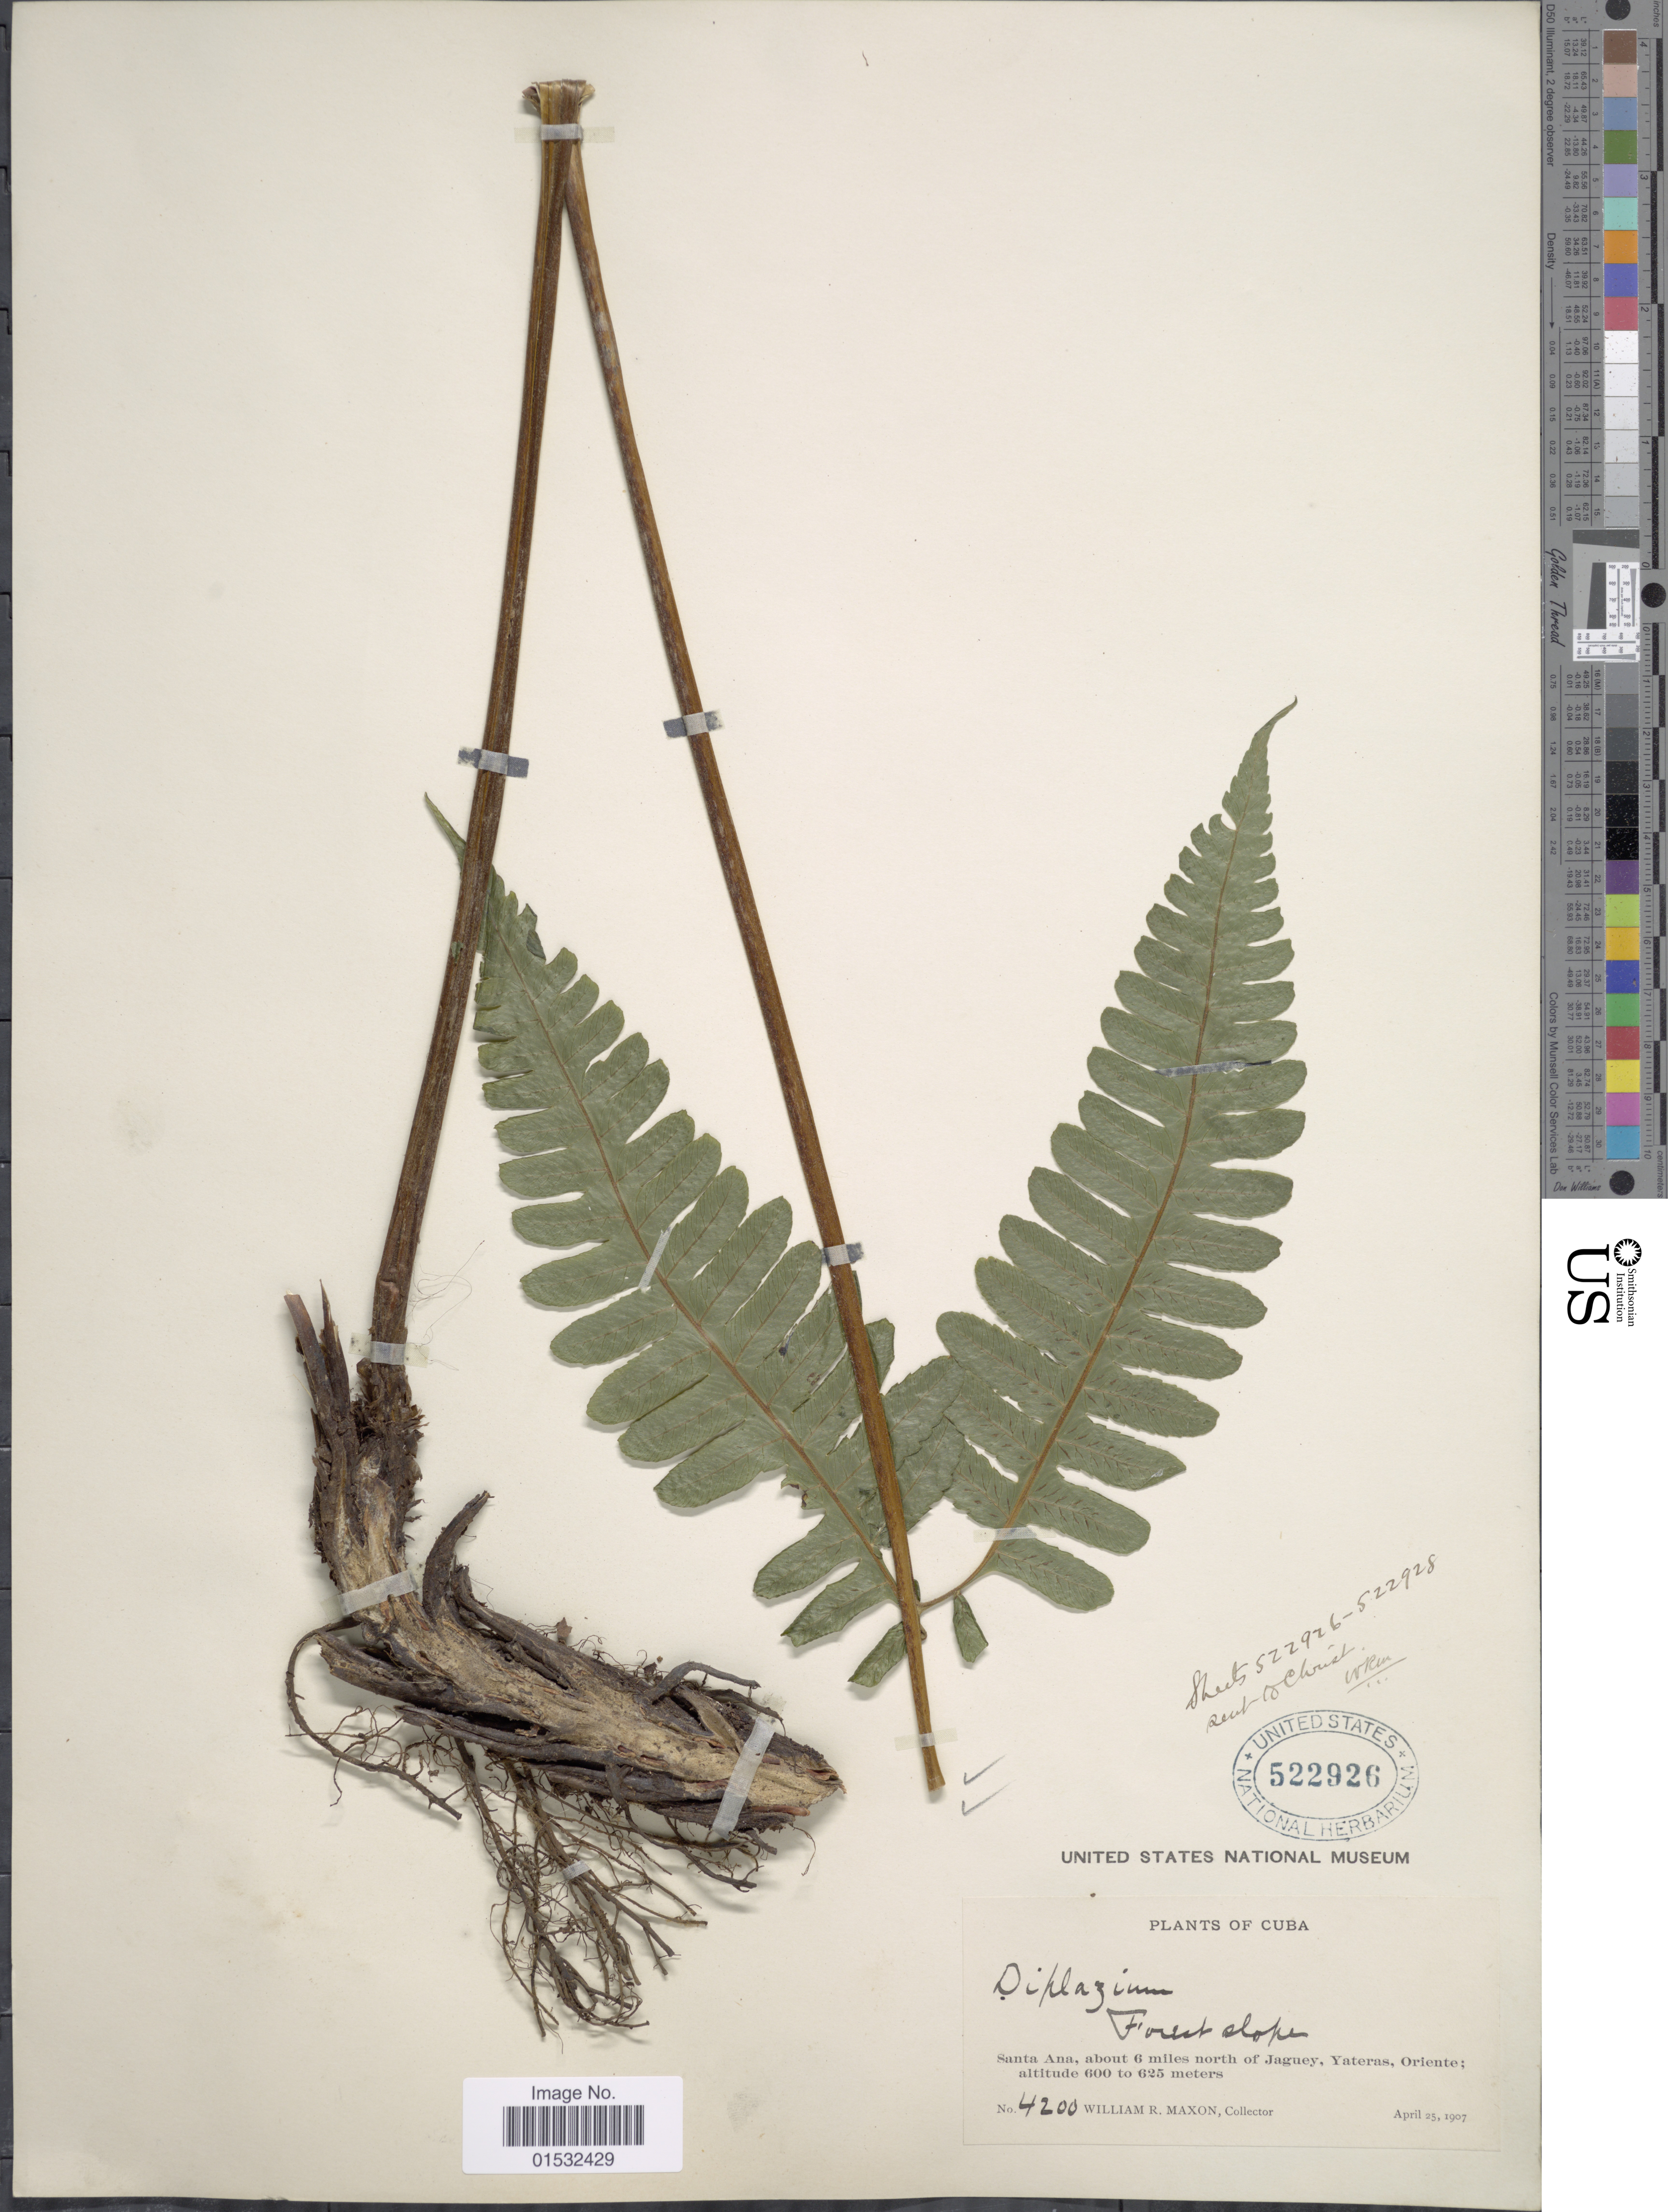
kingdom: Plantae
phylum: Tracheophyta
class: Polypodiopsida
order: Polypodiales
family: Athyriaceae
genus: Diplazium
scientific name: Diplazium striatum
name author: (L.) C. Presl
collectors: W. R. Maxon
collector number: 4200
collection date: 1907-04-25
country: Cuba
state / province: Oriente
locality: Santa Ana, about 6 miles north of Jaguey, Yateras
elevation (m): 600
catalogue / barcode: US 522926